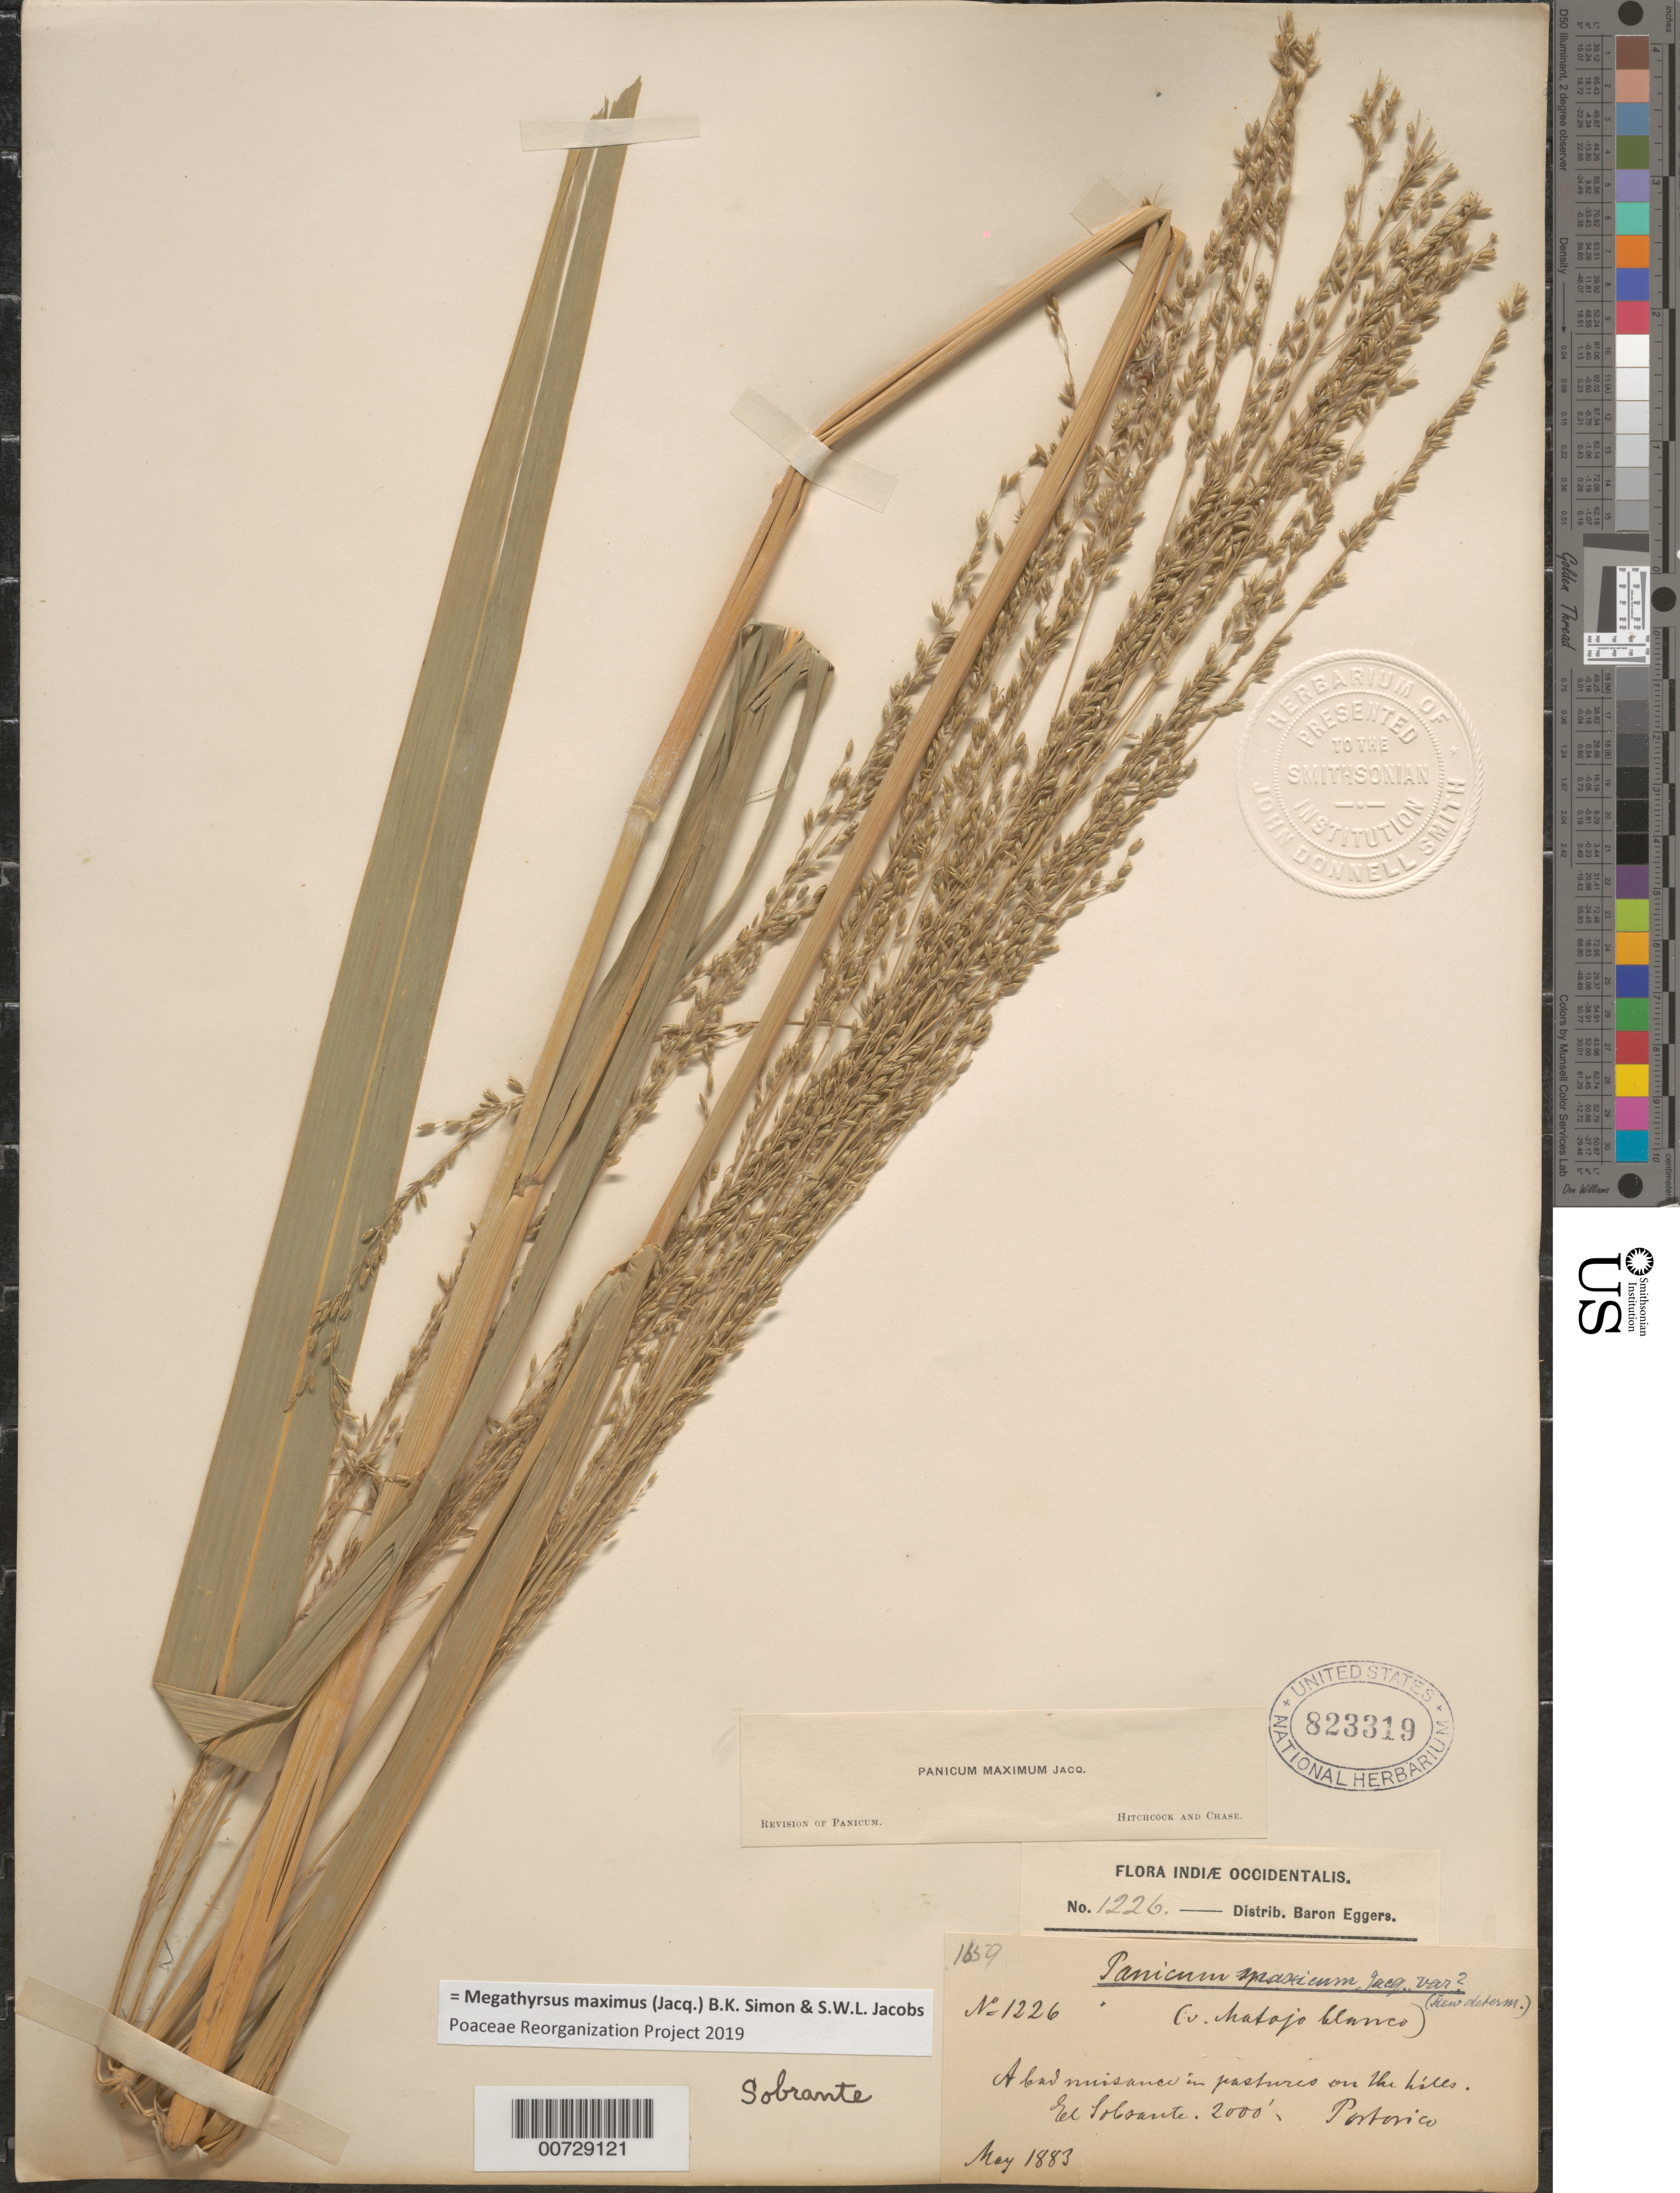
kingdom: Plantae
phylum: Tracheophyta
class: Liliopsida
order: Poales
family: Poaceae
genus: Megathyrsus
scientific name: Megathyrsus maximus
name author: (Jacq.) B.K. Simon & S.W.L. Jacobs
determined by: Hitchcock, Albert S.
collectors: H. F. A. von Eggers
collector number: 1226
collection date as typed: May 1883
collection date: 1883-05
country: Puerto Rico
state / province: Río Grande (?)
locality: El Sobrante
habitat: Pastures on the hills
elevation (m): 610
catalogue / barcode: US 823319